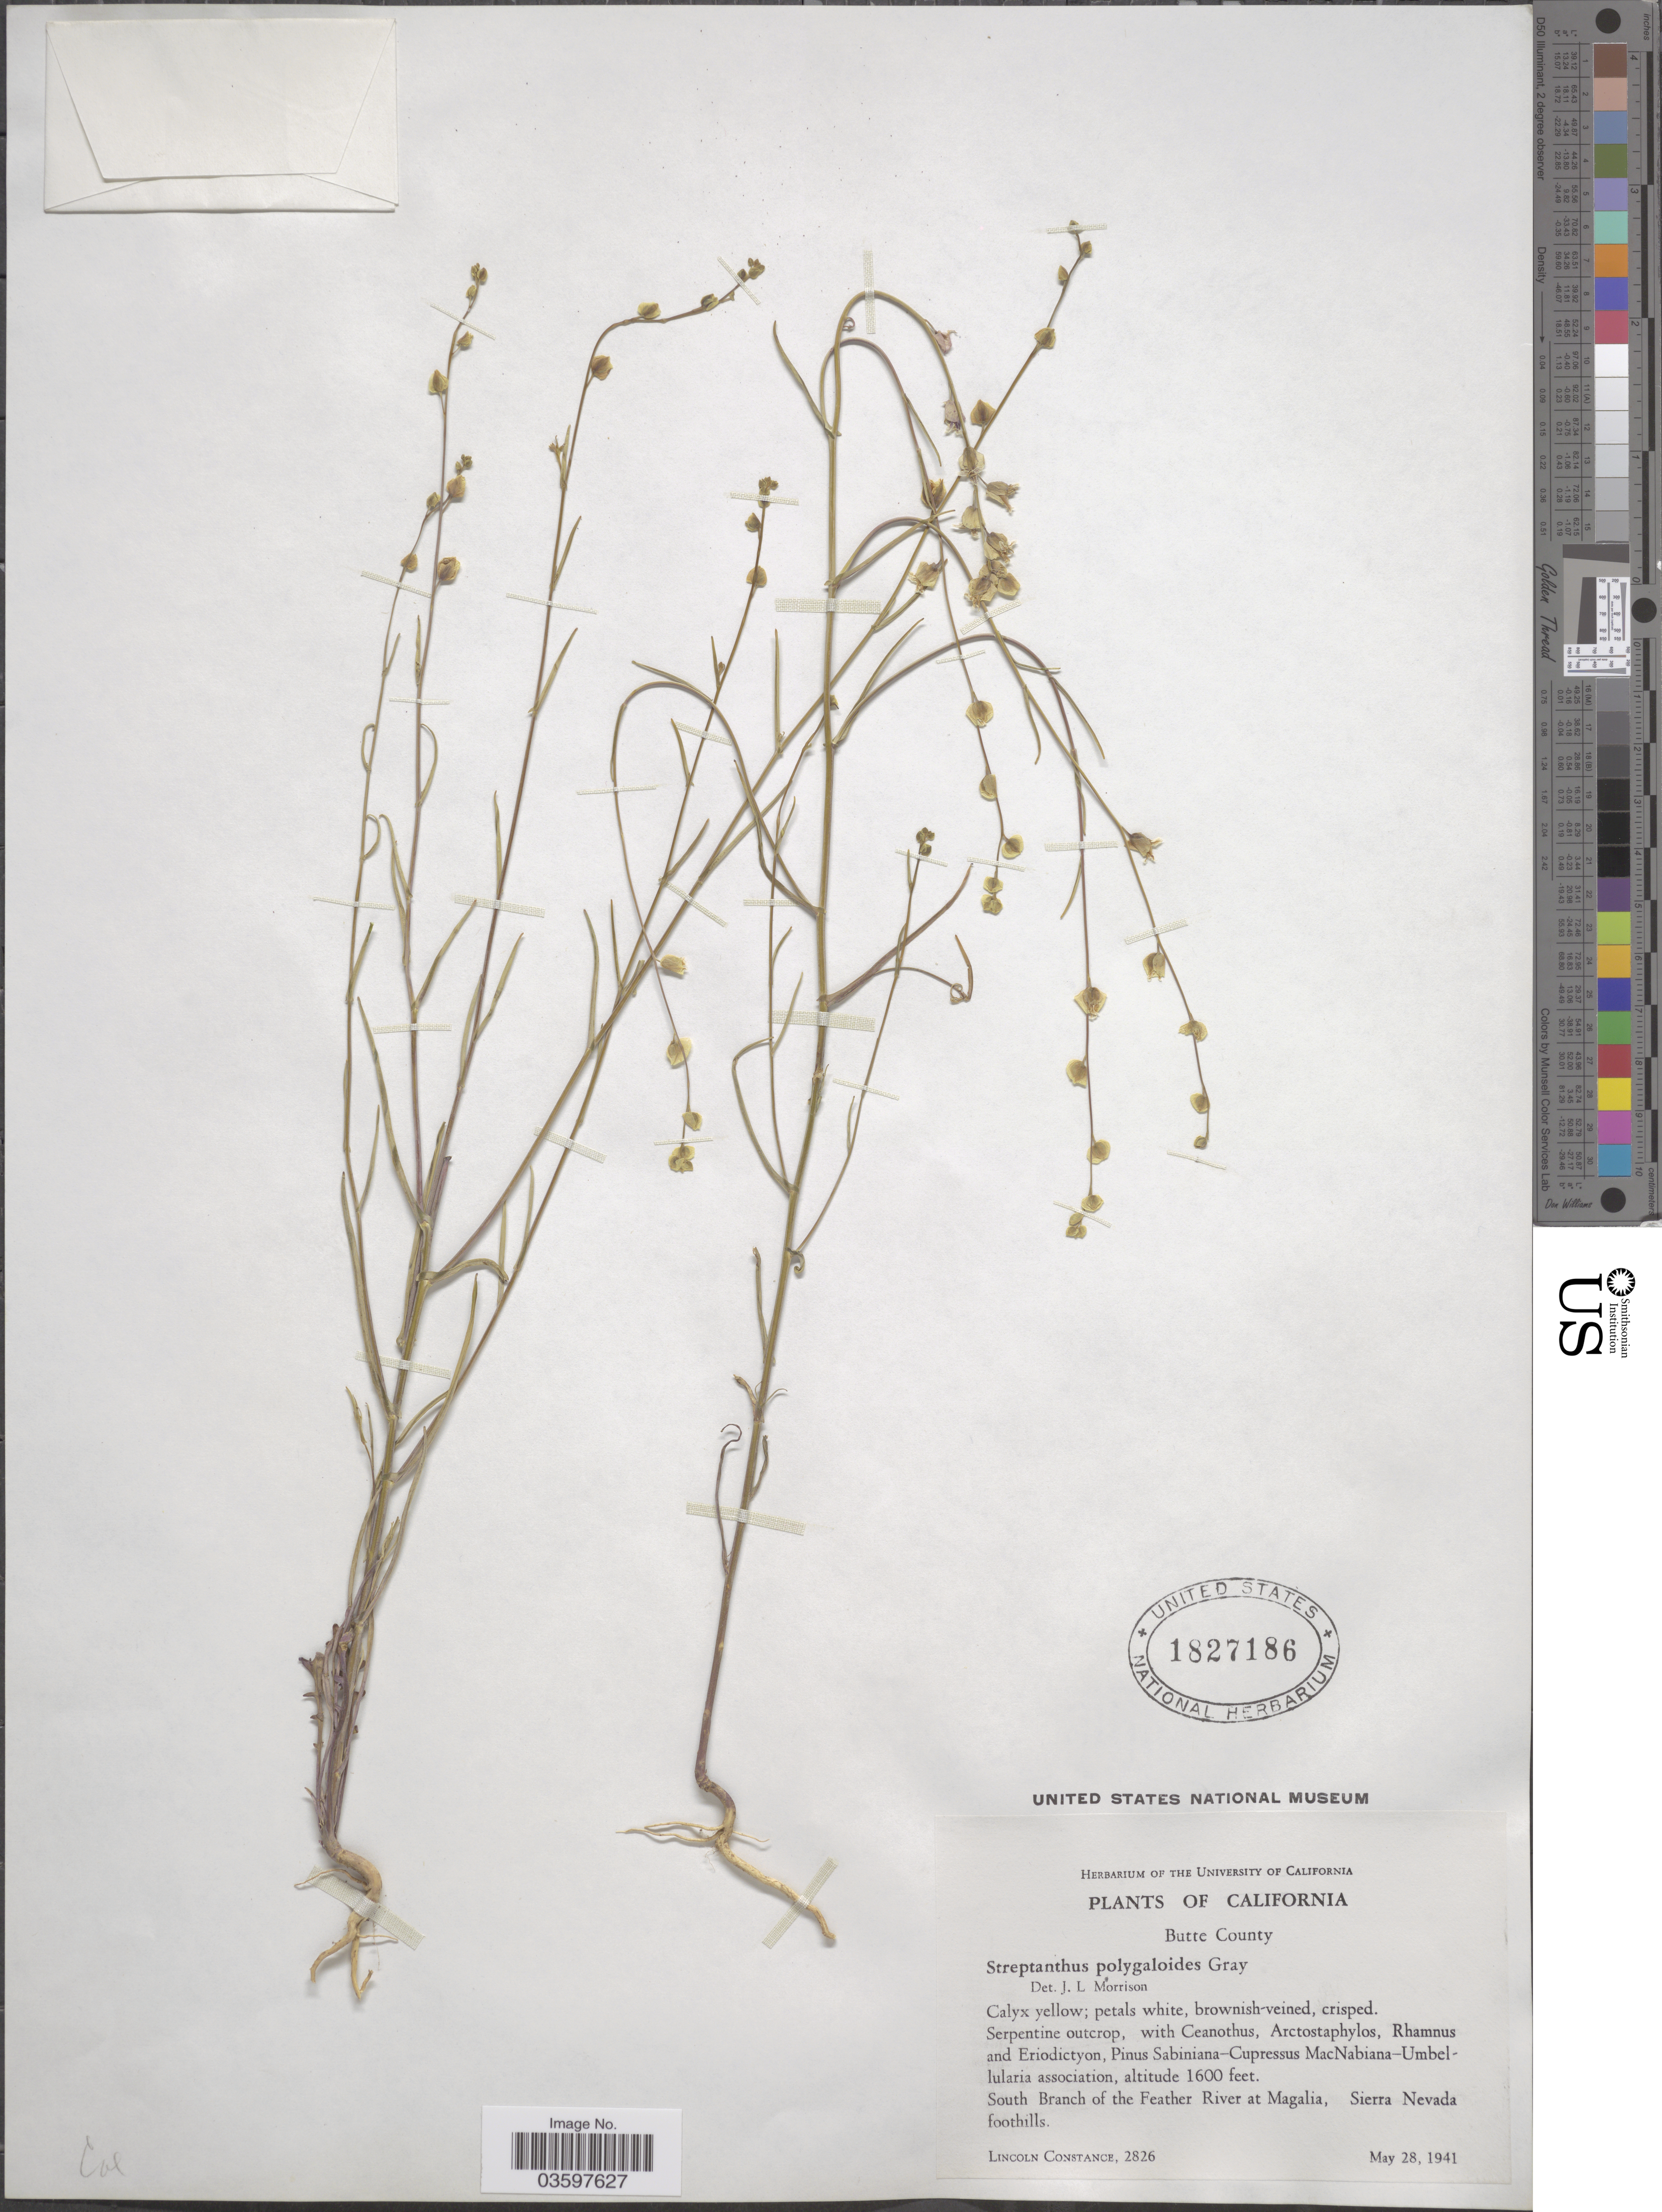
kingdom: Plantae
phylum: Tracheophyta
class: Magnoliopsida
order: Brassicales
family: Brassicaceae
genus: Streptanthus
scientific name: Streptanthus polygaloides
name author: A. Gray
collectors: L. Constance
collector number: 2826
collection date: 1941-05-28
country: United States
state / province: California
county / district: Butte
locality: Butte County. South Branch of the Feather River at Magalia, Sierra Nevada foothills.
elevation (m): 488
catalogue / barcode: US 1827186